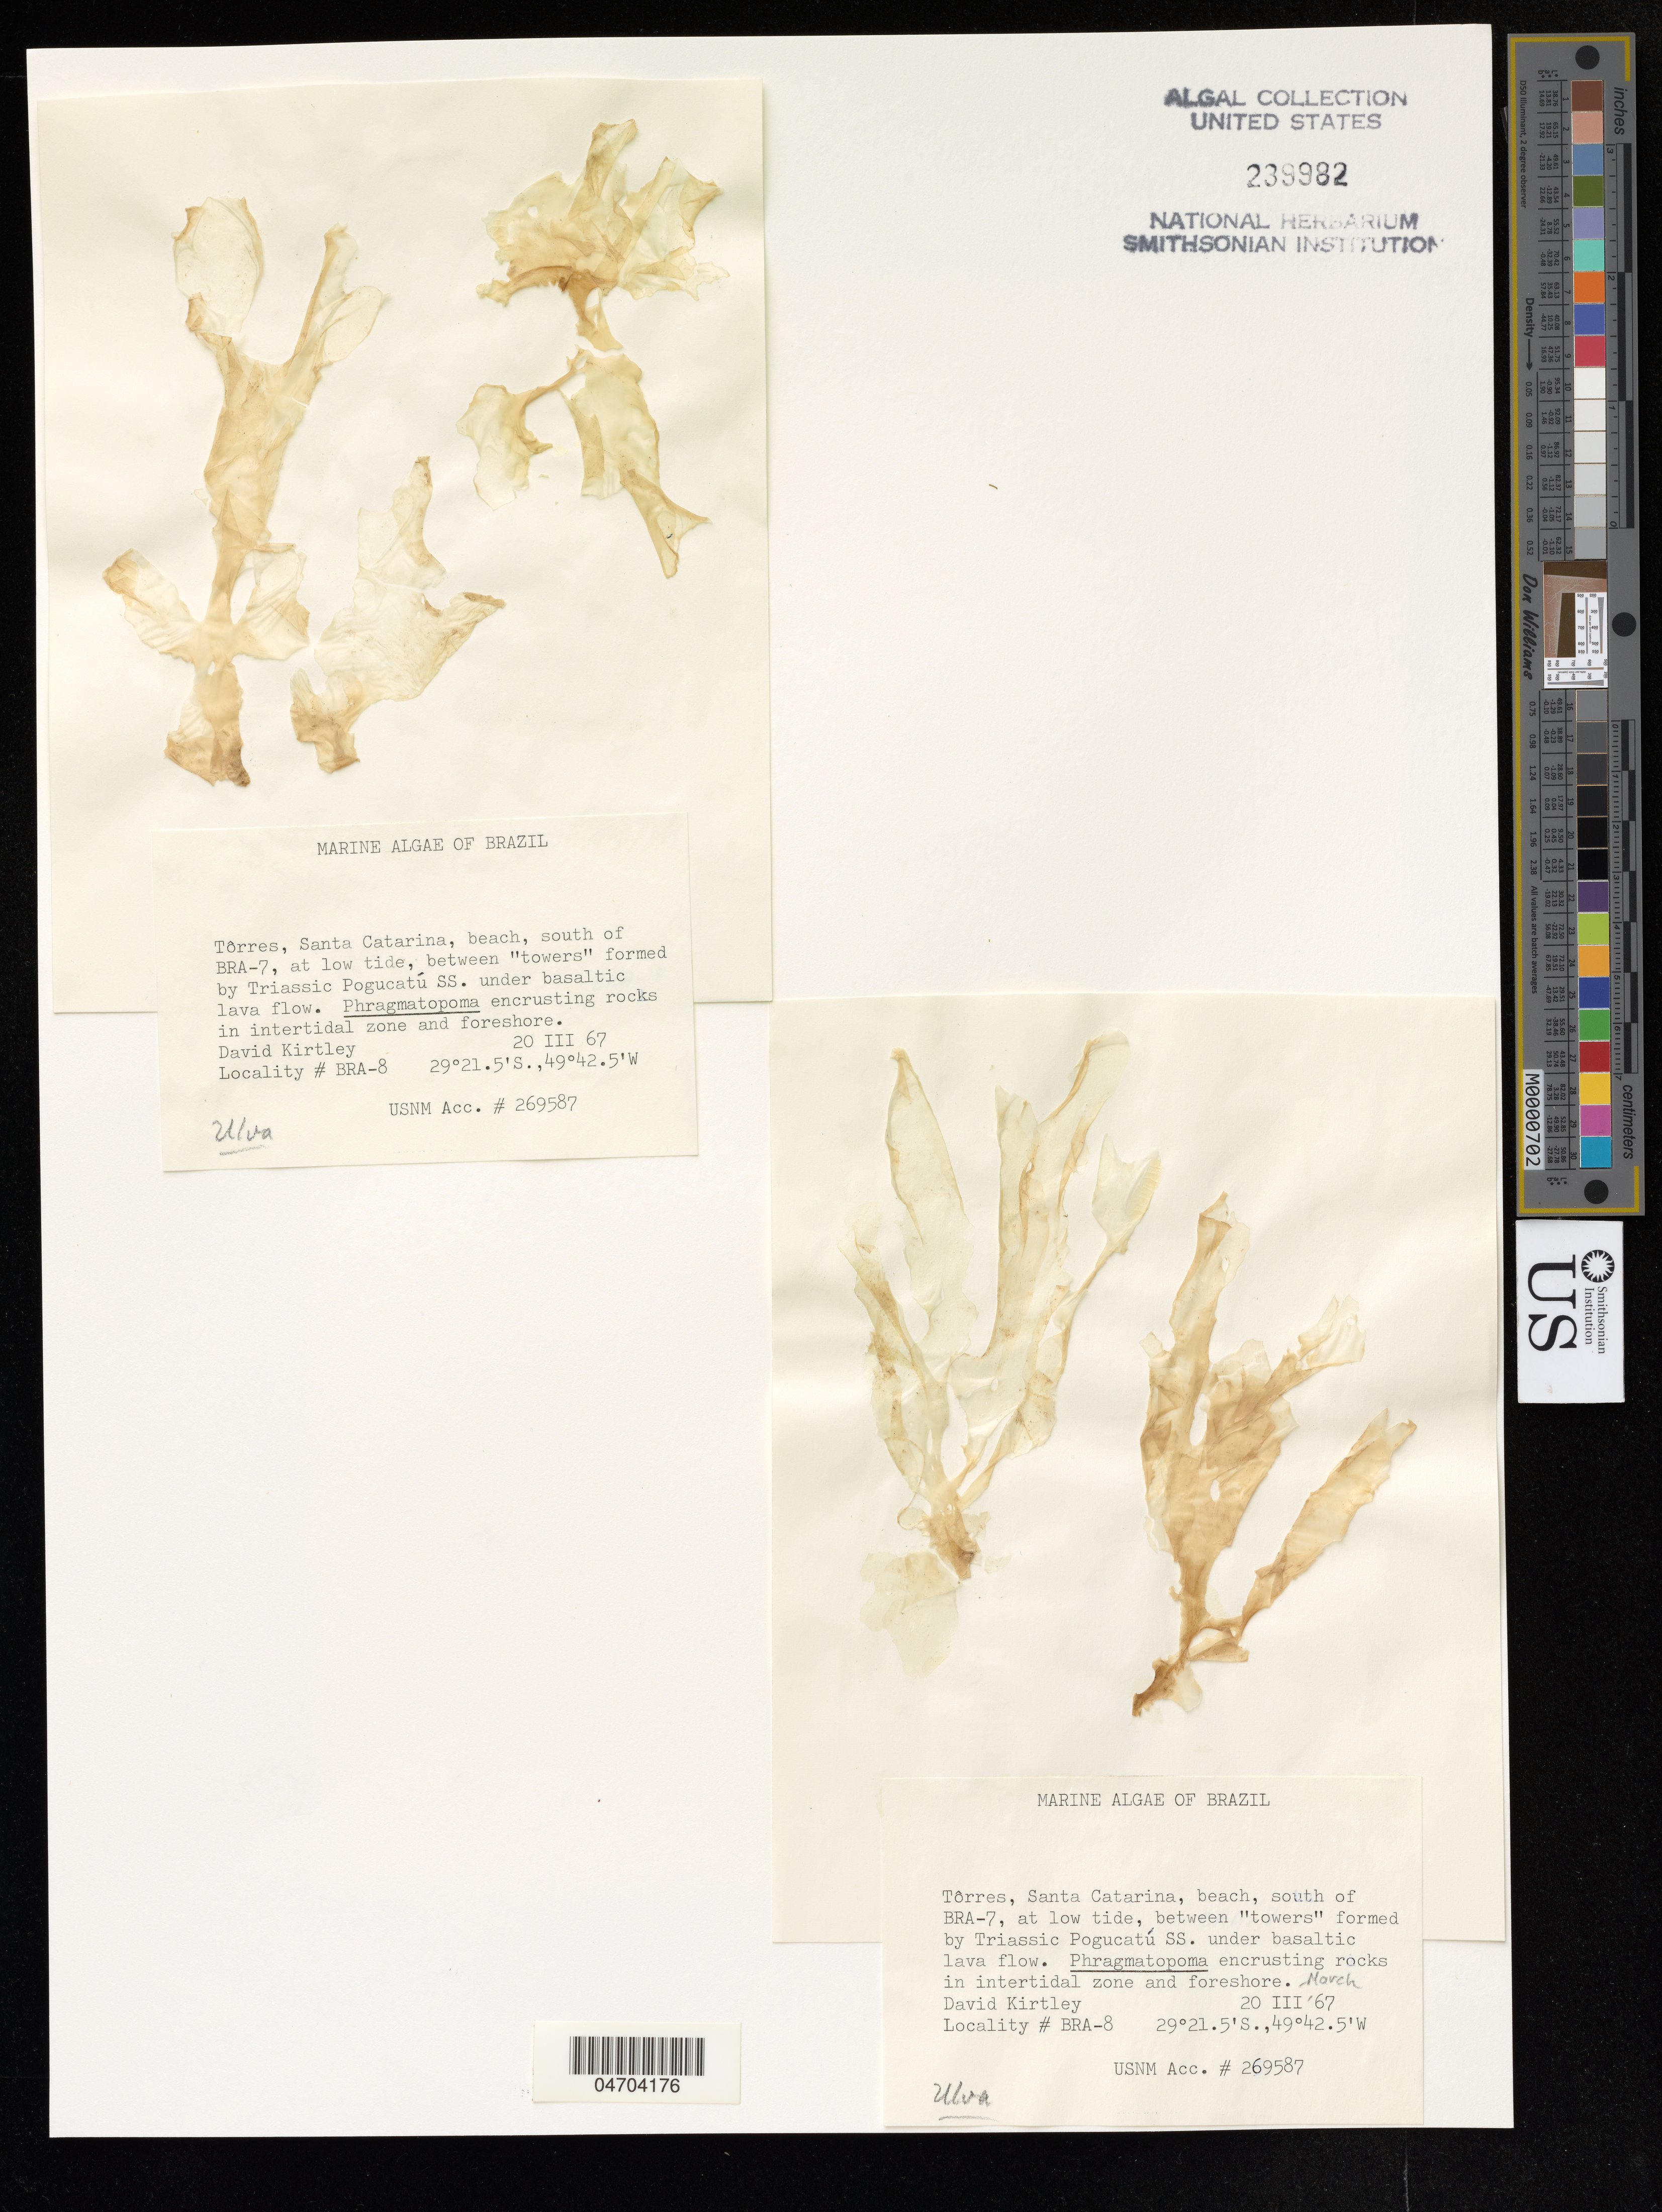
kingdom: Plantae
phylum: Chlorophyta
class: Ulvophyceae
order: Ulvales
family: Ulvaceae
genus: Ulva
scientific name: Ulva sp.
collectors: D. Kirtley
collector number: BRA-8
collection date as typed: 20 Mar67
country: Brazil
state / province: Santa Catarina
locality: Tôrres, beach, south of BRA-7, at low tide, between "towers" formed by Triassic Pogucatú SS.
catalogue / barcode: US 269587